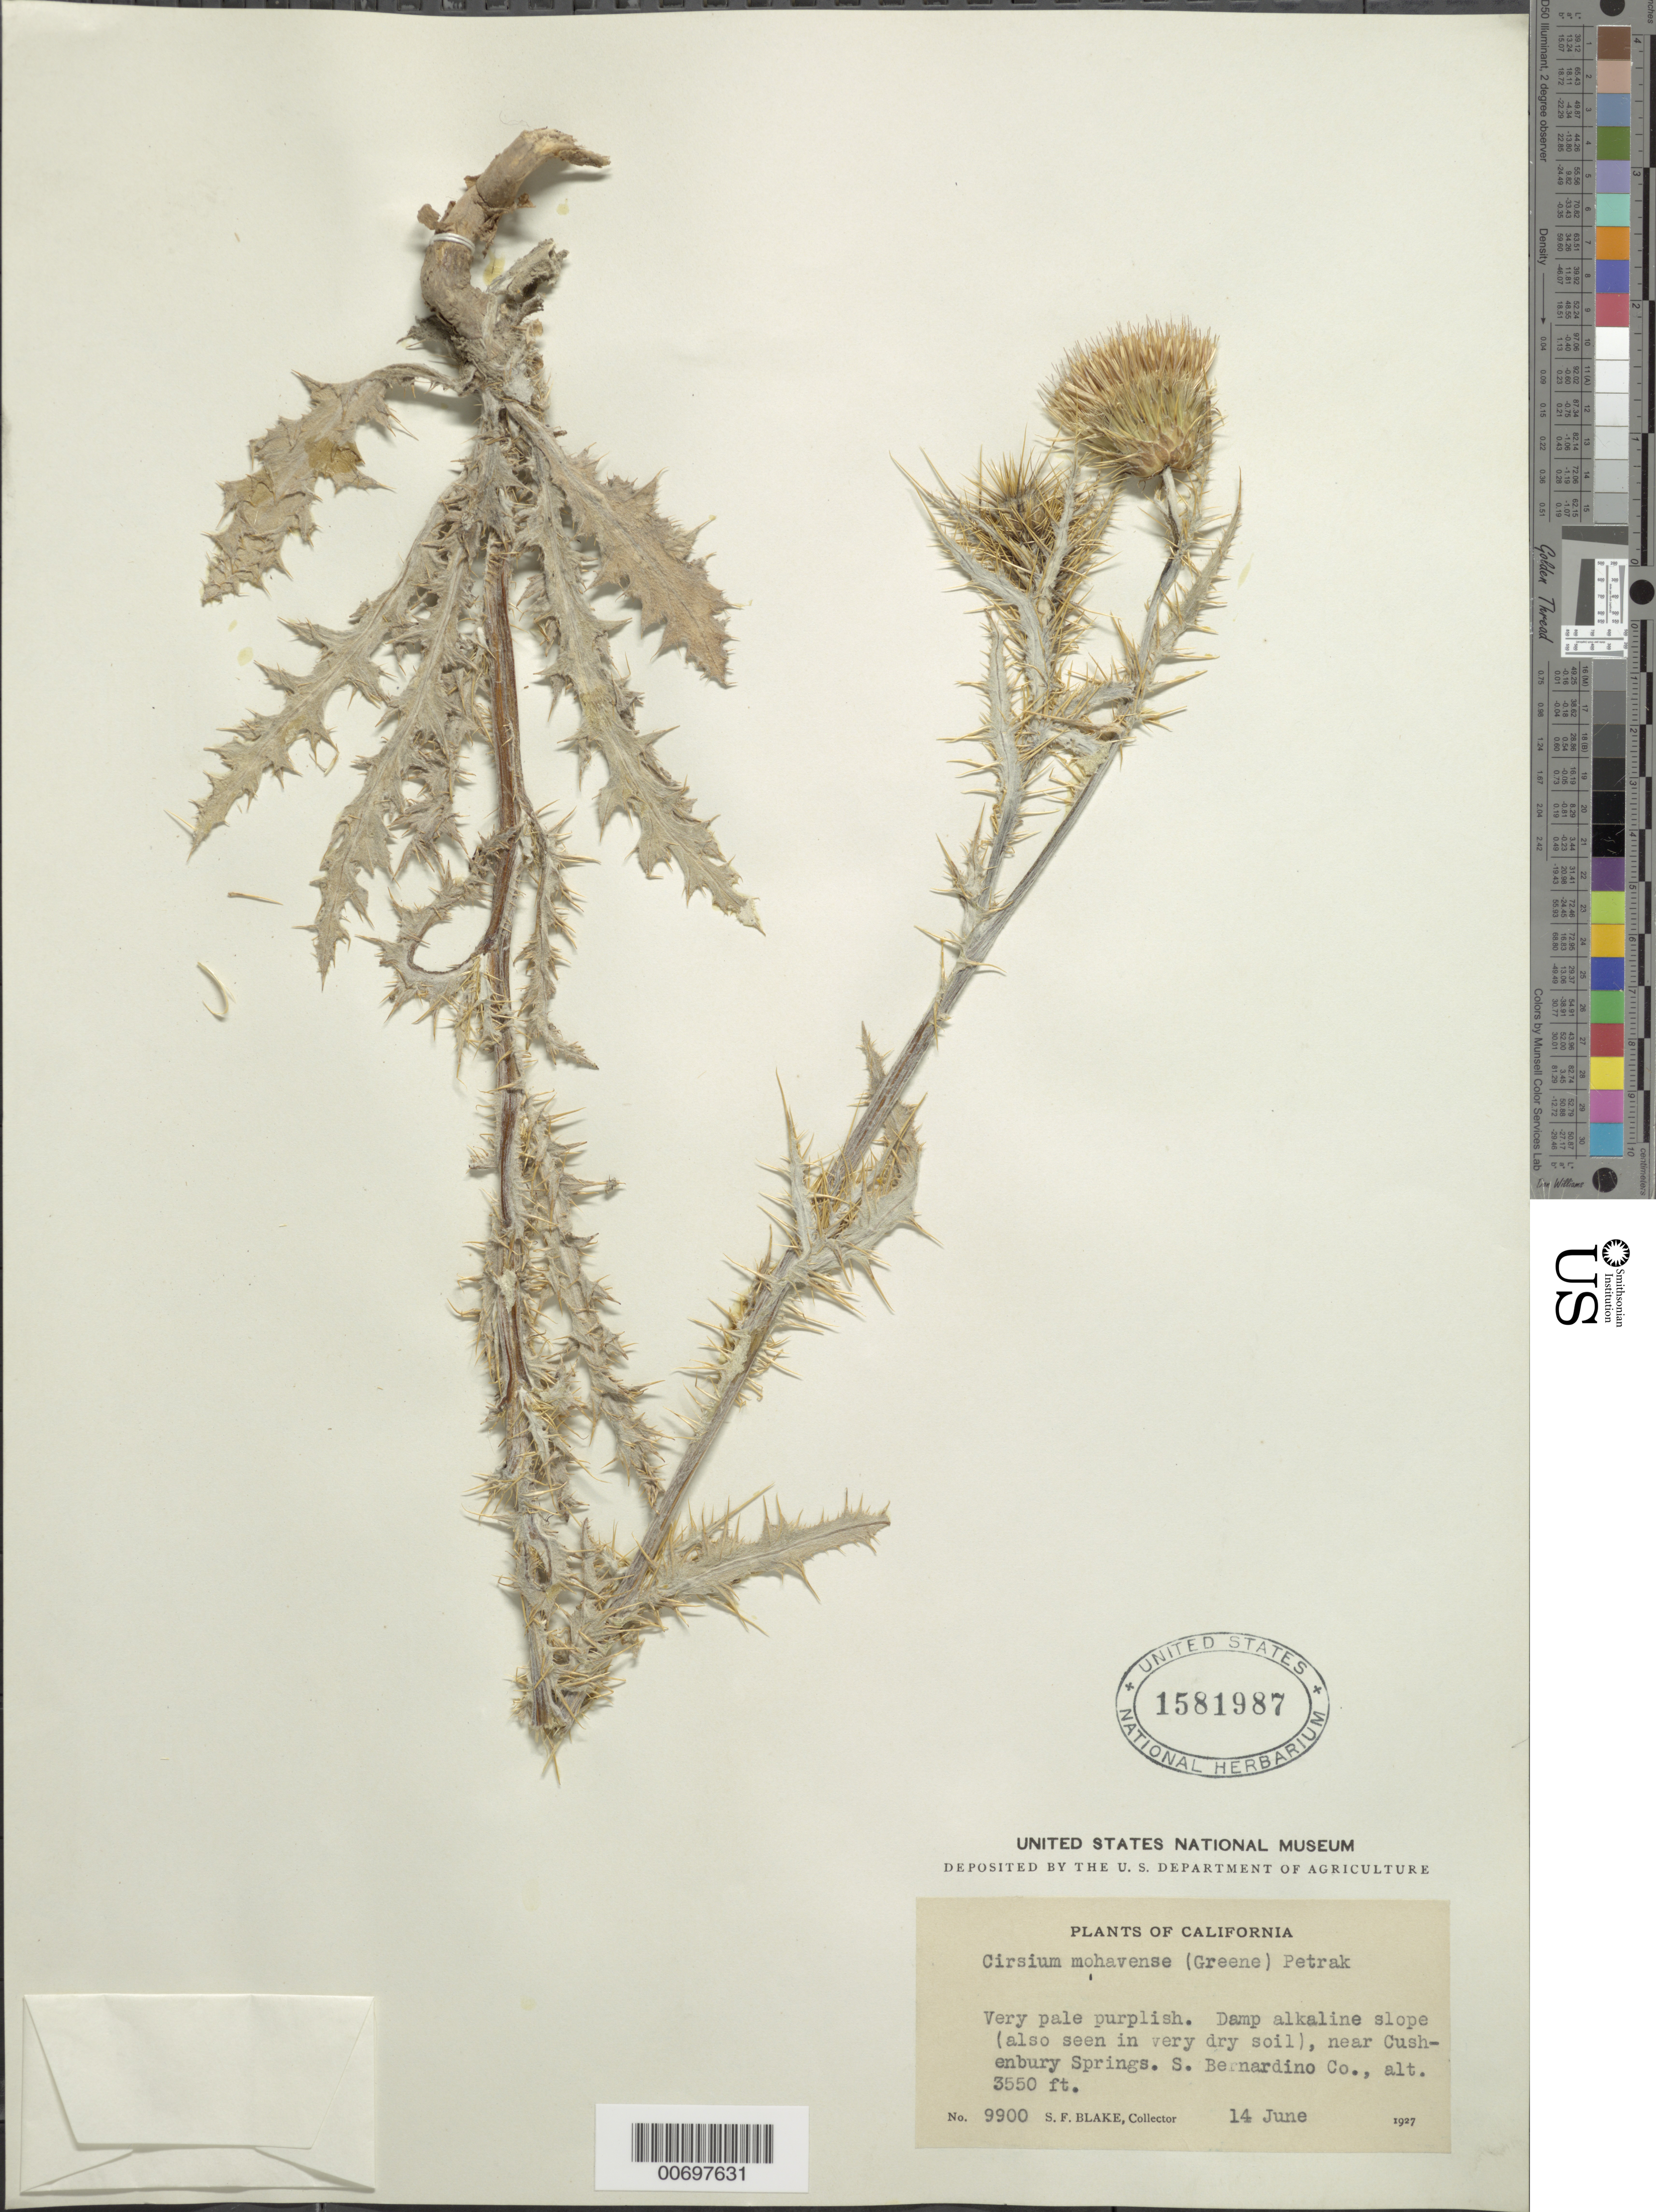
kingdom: Plantae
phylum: Tracheophyta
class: Magnoliopsida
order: Asterales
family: Asteraceae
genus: Cirsium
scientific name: Cirsium mohavense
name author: (Greene) Petr.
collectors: S. Blake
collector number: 9900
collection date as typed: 14 Jun 1927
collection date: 1927-06-14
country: United States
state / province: California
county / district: San Bernardino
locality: Near Cushenbury Springs.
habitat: Damp alkaline slope (also seen in very dry soil)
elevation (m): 1082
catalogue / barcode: US 1581987